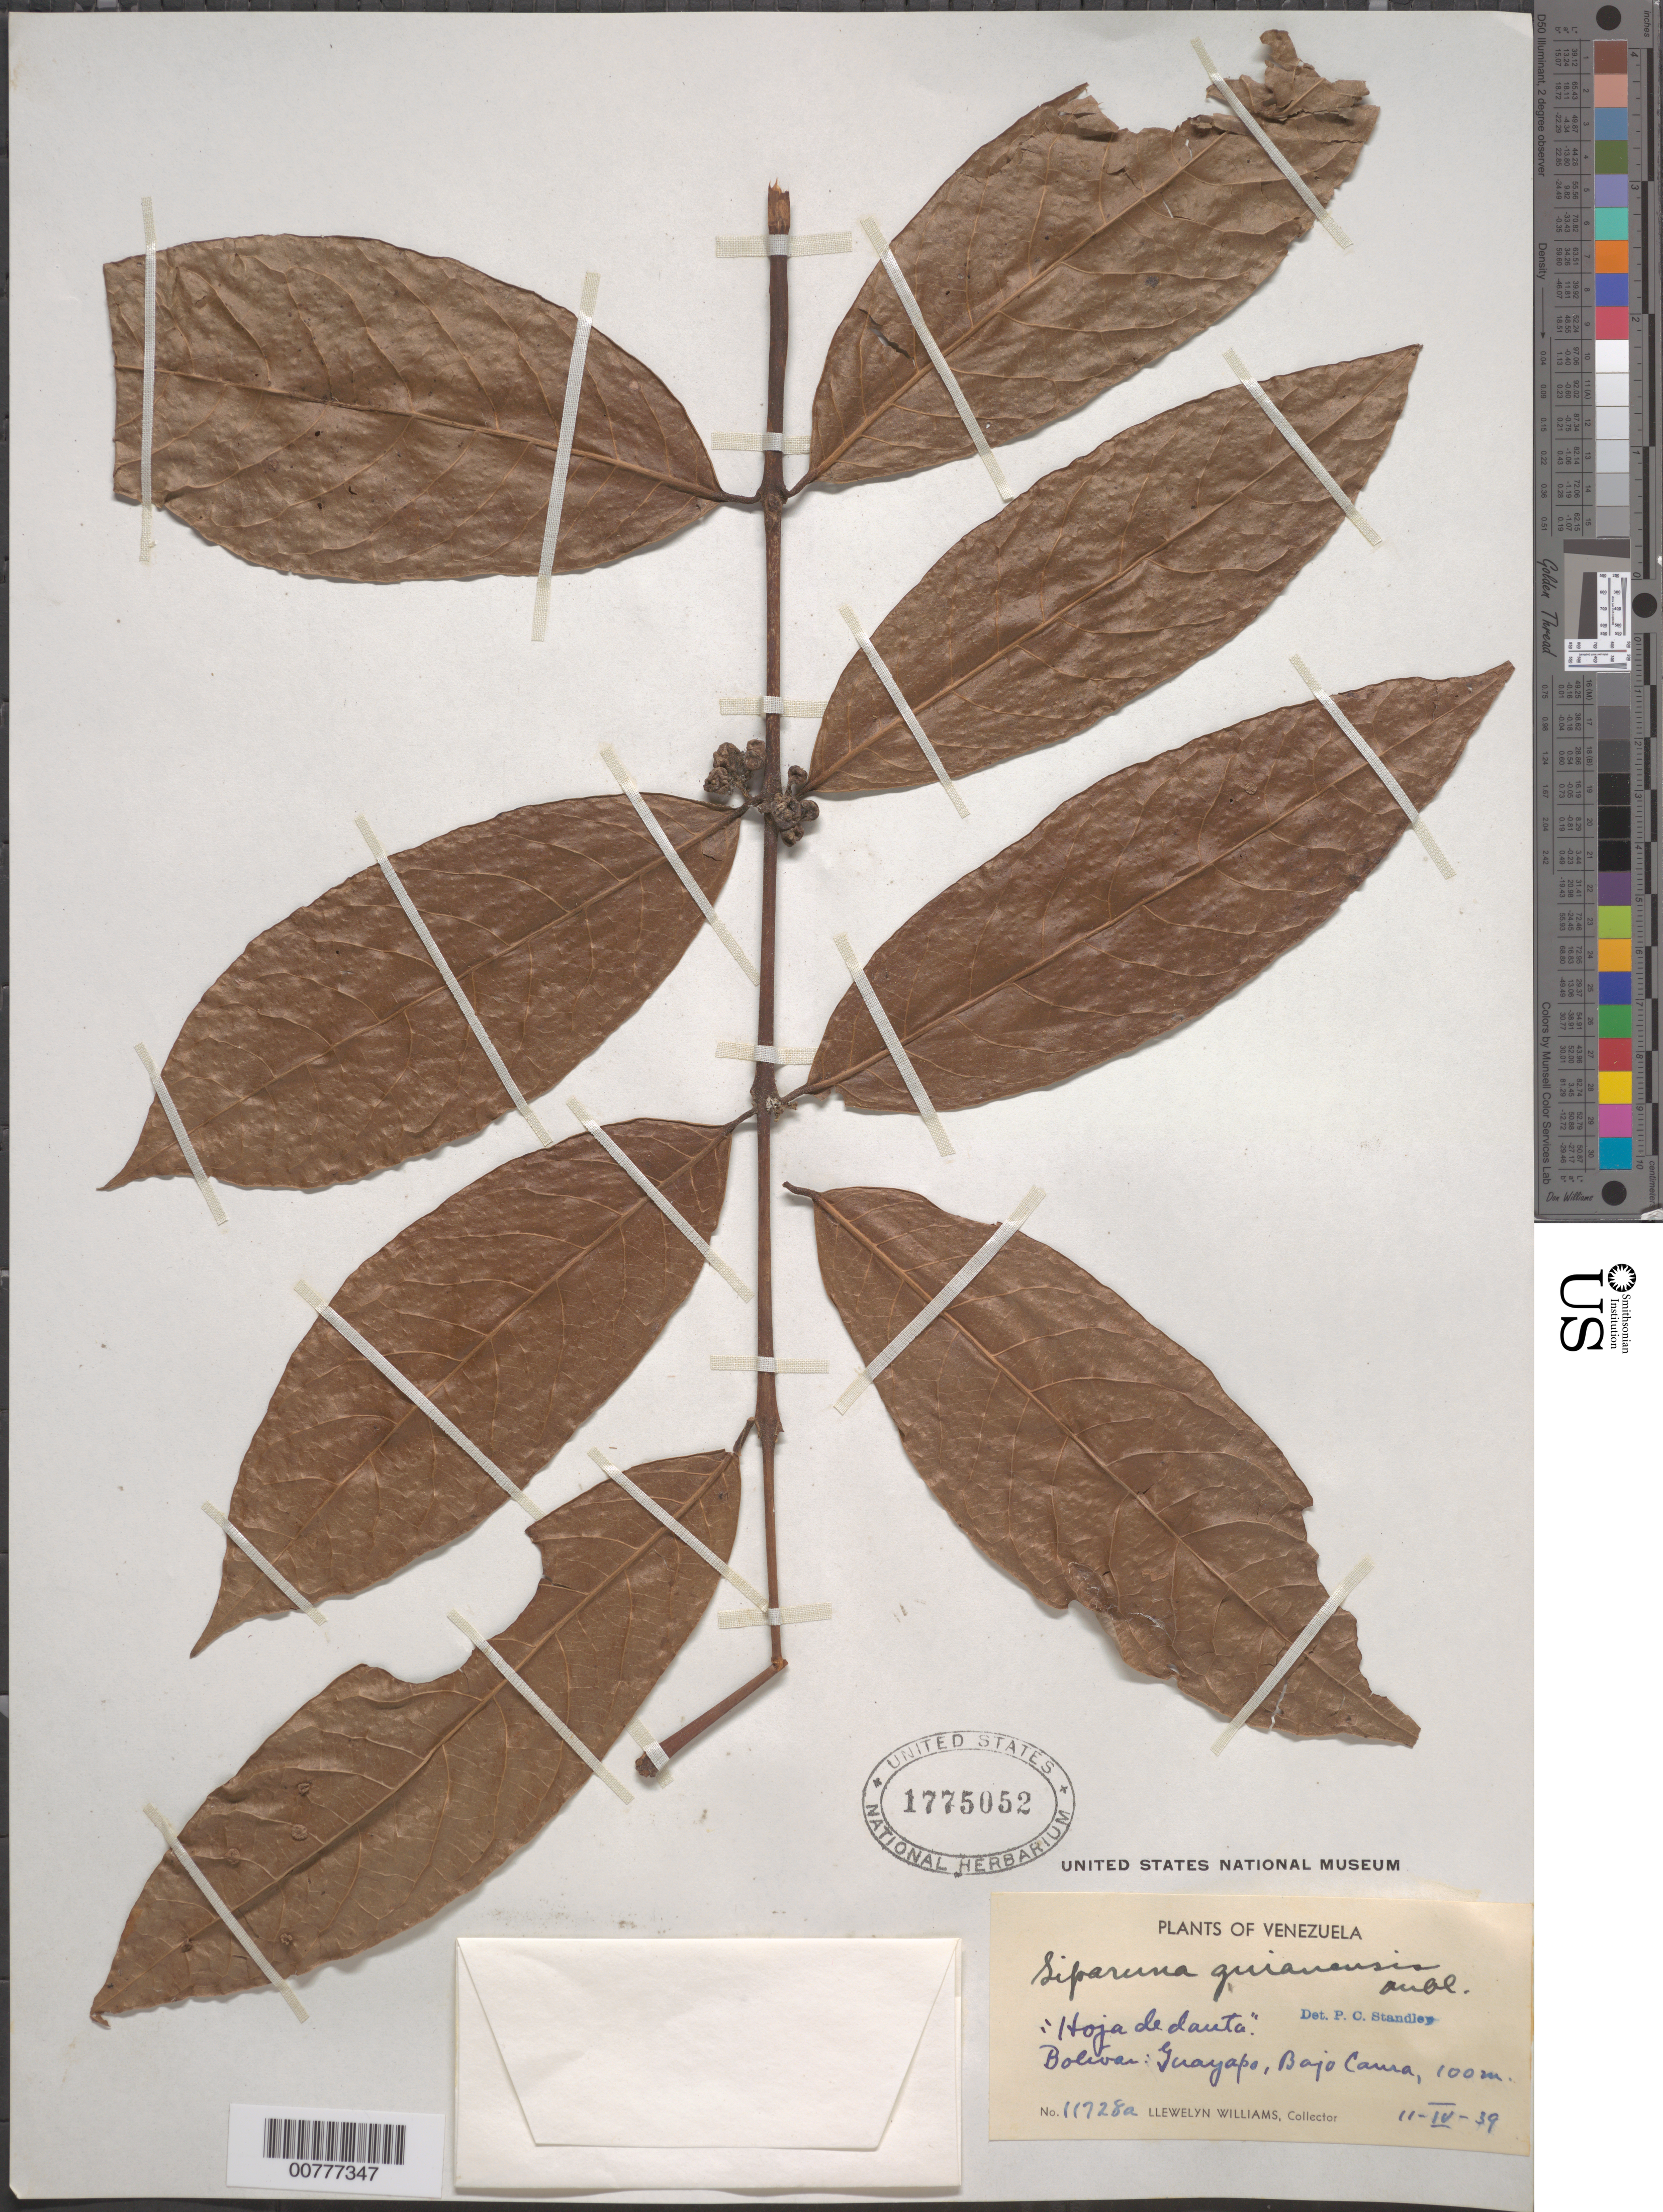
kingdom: Plantae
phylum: Tracheophyta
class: Magnoliopsida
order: Laurales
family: Siparunaceae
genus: Siparuna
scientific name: Siparuna guianensis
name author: Aubl.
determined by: Standley, Paul C.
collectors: Ll. Williams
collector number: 11728 a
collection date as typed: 11-Apr-39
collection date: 1939-04-11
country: Venezuela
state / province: Bolívar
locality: Guayapo, Bajo Caura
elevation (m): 100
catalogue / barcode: US 177552